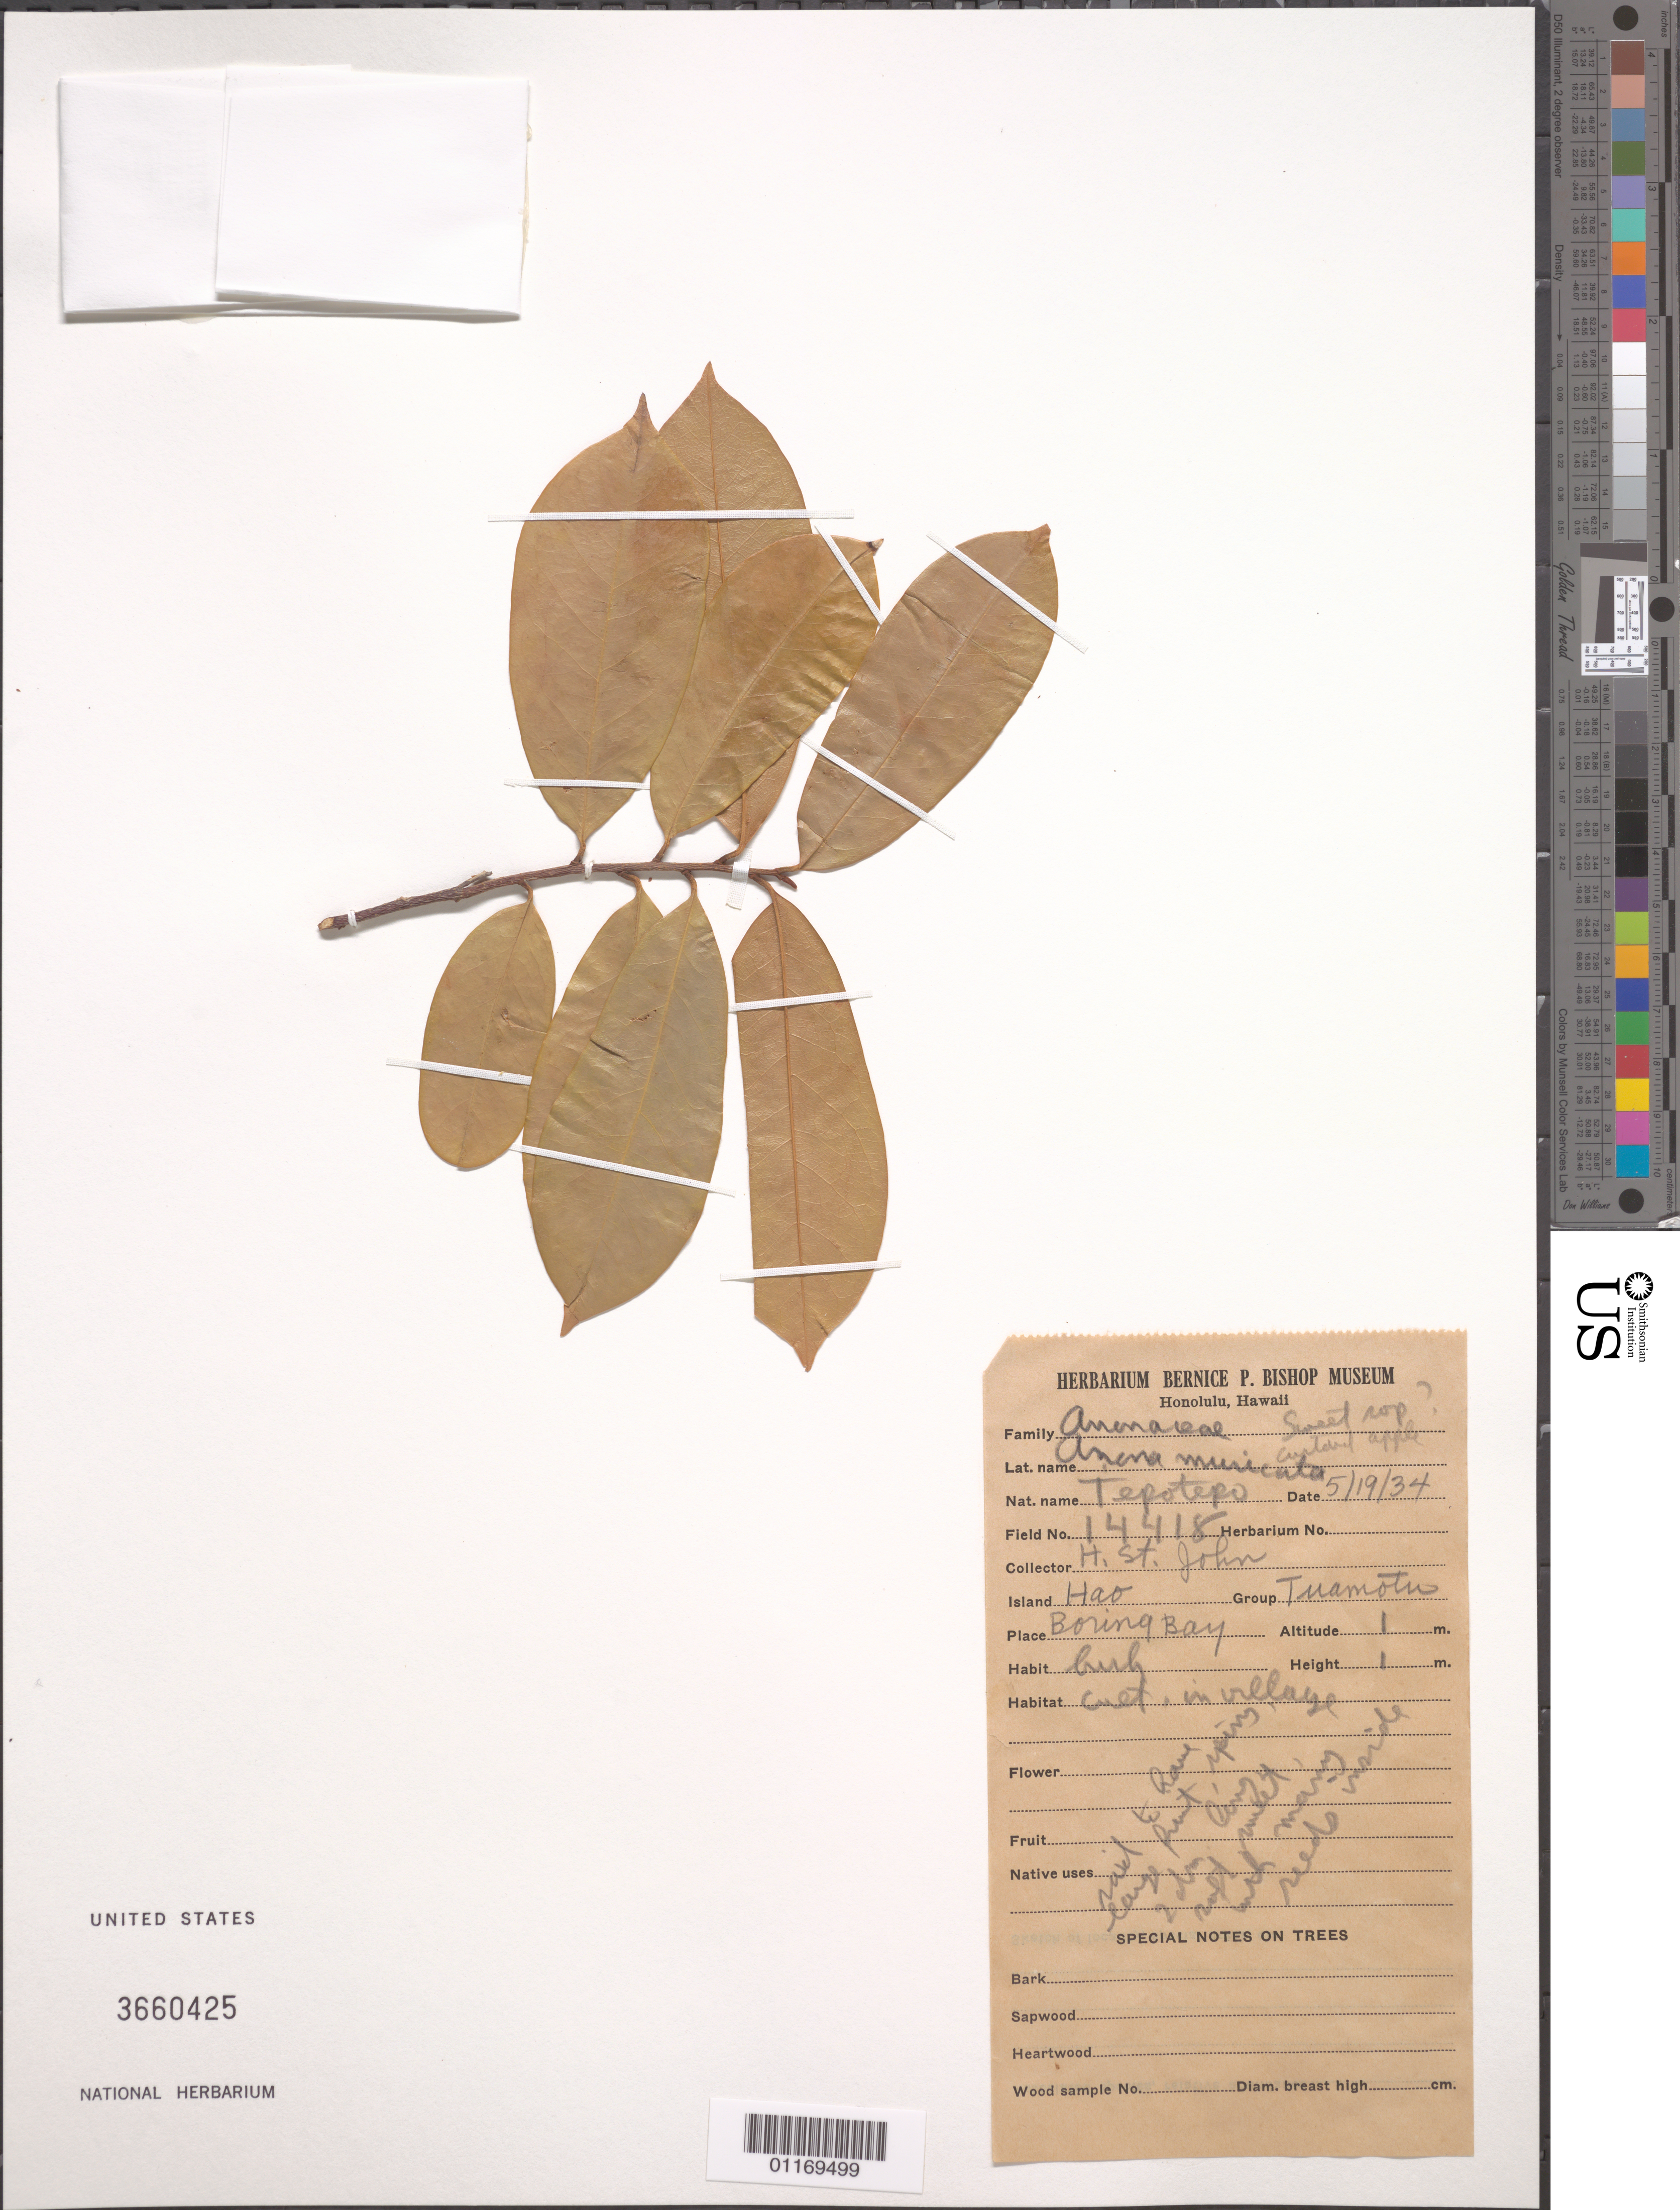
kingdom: Plantae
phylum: Tracheophyta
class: Magnoliopsida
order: Magnoliales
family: Annonaceae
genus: Annona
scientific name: Annona muricata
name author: L.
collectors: H. St. John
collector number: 14418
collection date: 1934-05-19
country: French Polynesia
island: Hao Atoll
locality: Boring Bay.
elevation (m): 1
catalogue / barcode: US 3660425